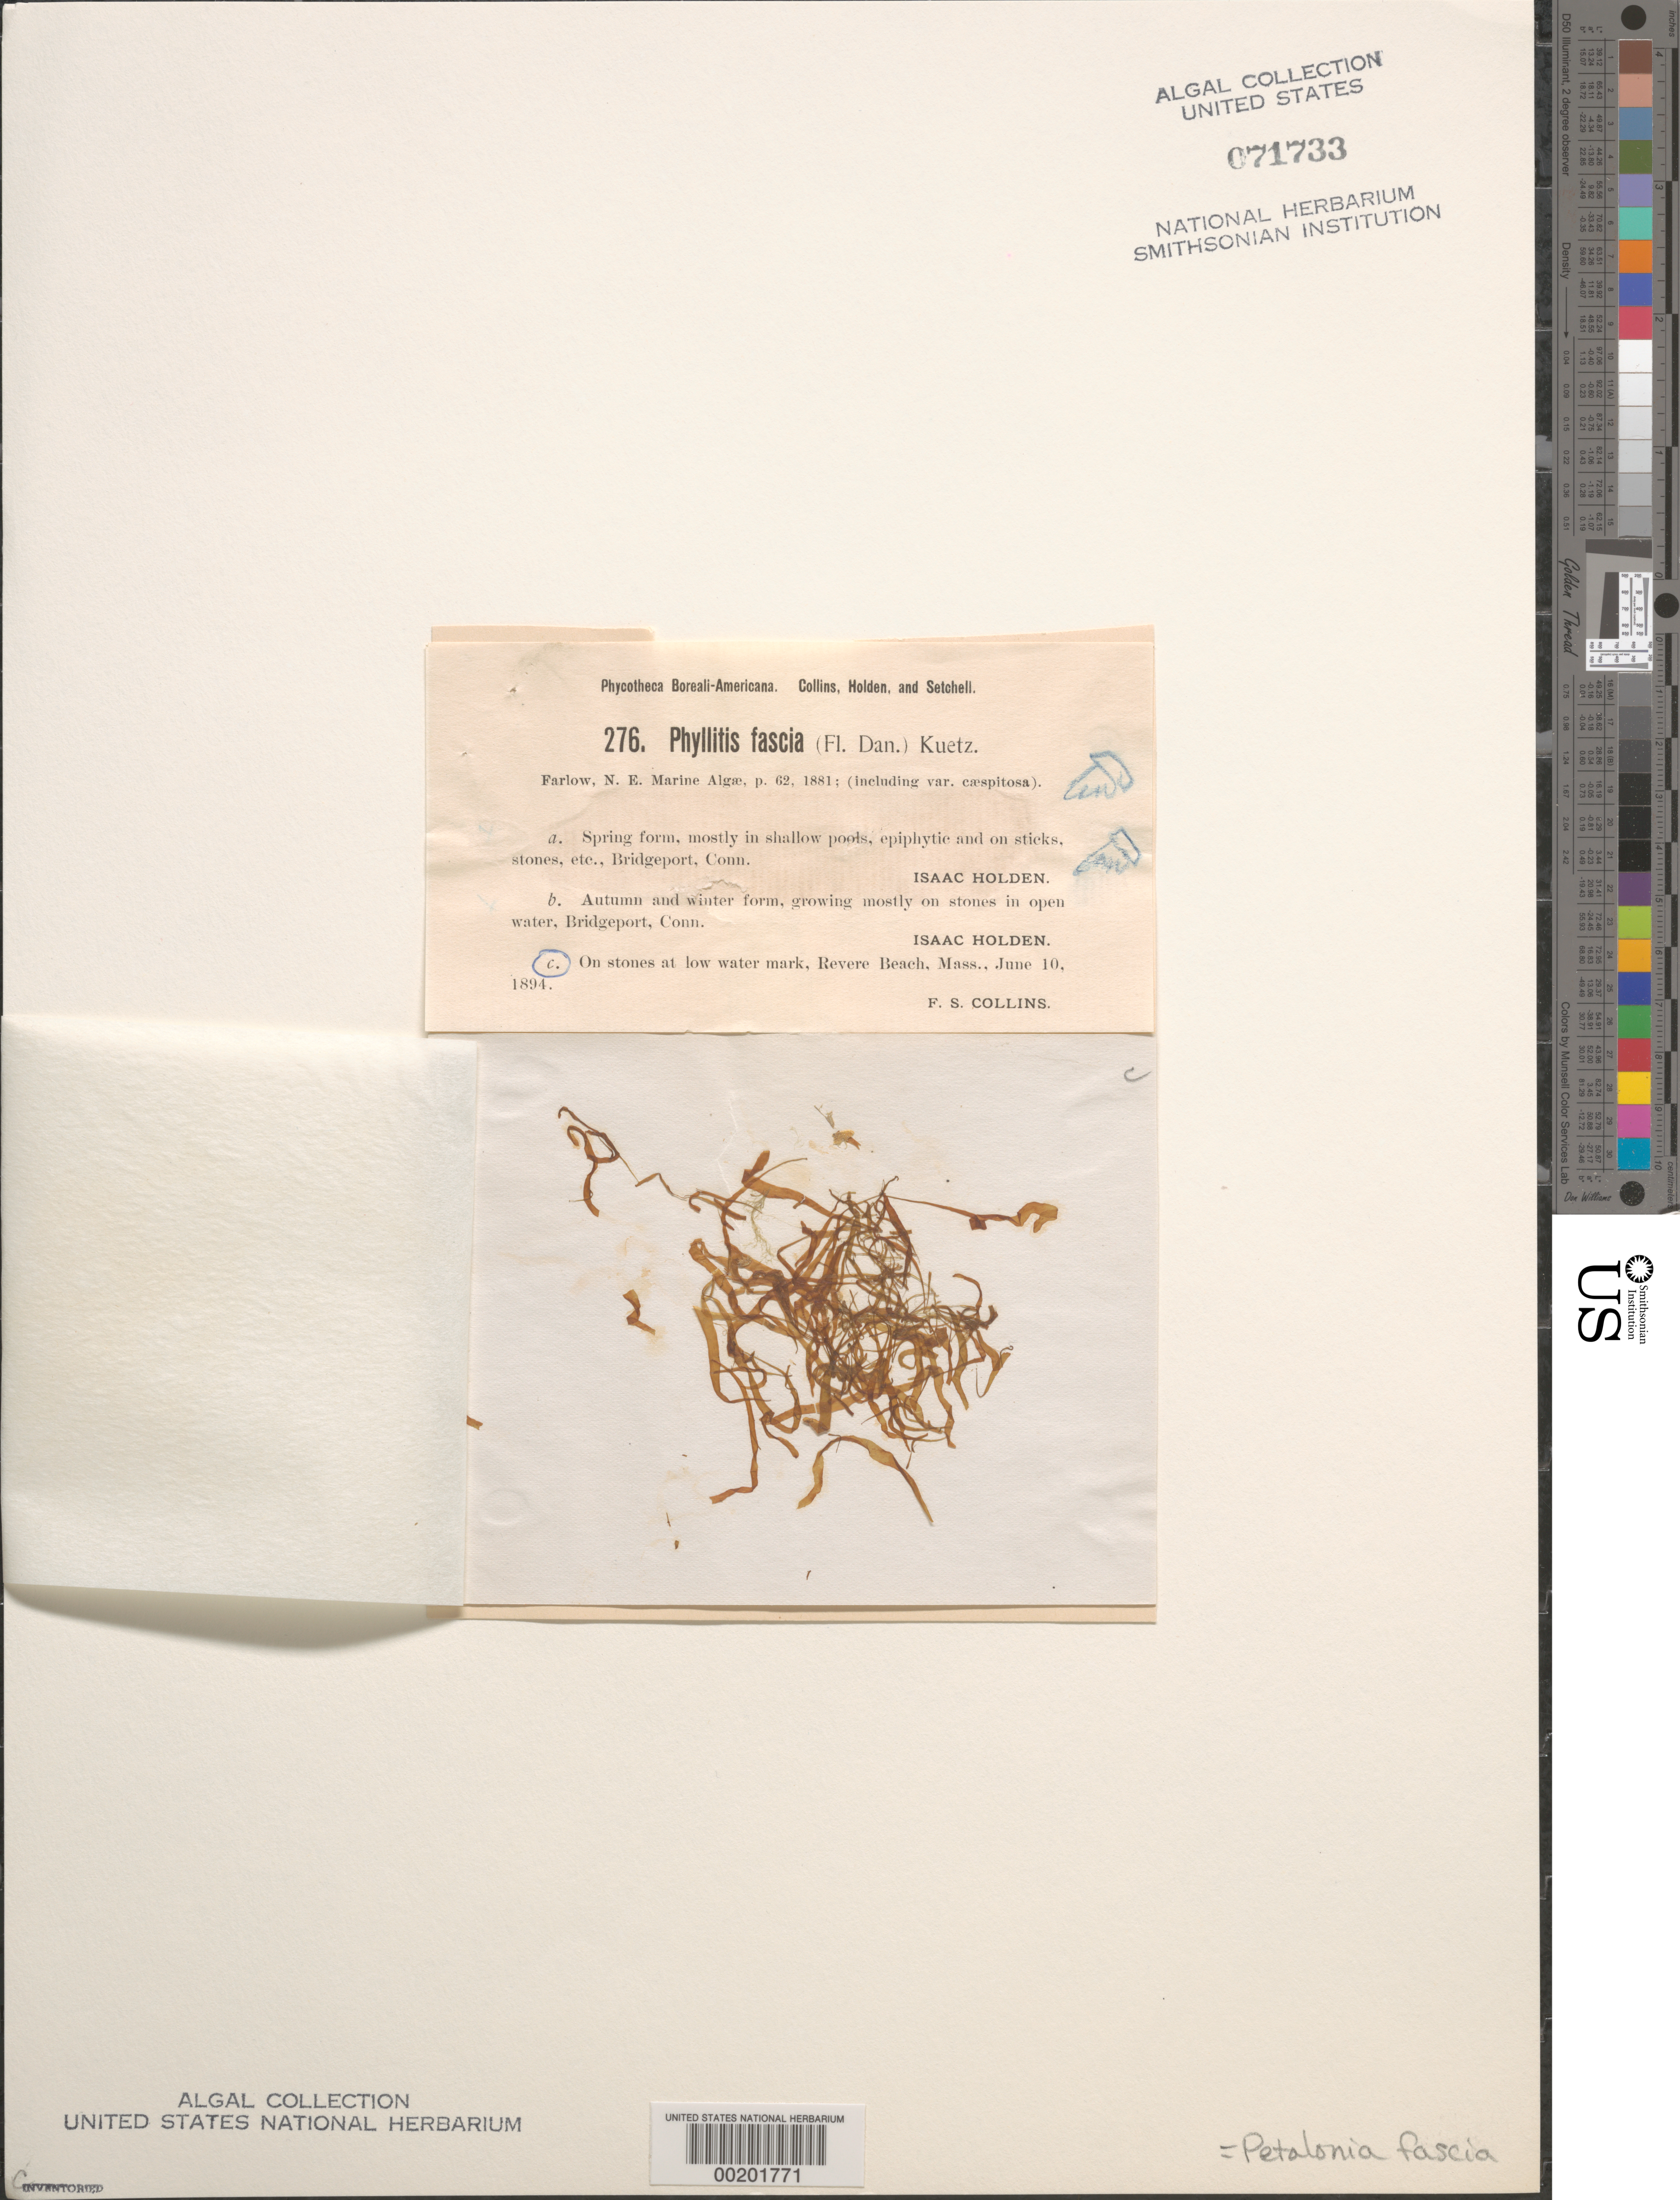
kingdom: Chromista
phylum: Ochrophyta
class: Phaeophyceae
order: Scytosiphonales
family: Scytosiphonaceae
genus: Petalonia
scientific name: Petalonia fascia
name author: (O.F. Müller) Kuntze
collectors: F. Collins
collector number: PB-A 276c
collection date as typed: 10 Jun 1894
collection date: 1894-06-10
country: United States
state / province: Massachusetts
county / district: Suffolk County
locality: Revere Beach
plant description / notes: Collins, Holden & Setchell, Phycotheca Boreali-Americana, as Phyllitis fascia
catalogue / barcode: US 71733